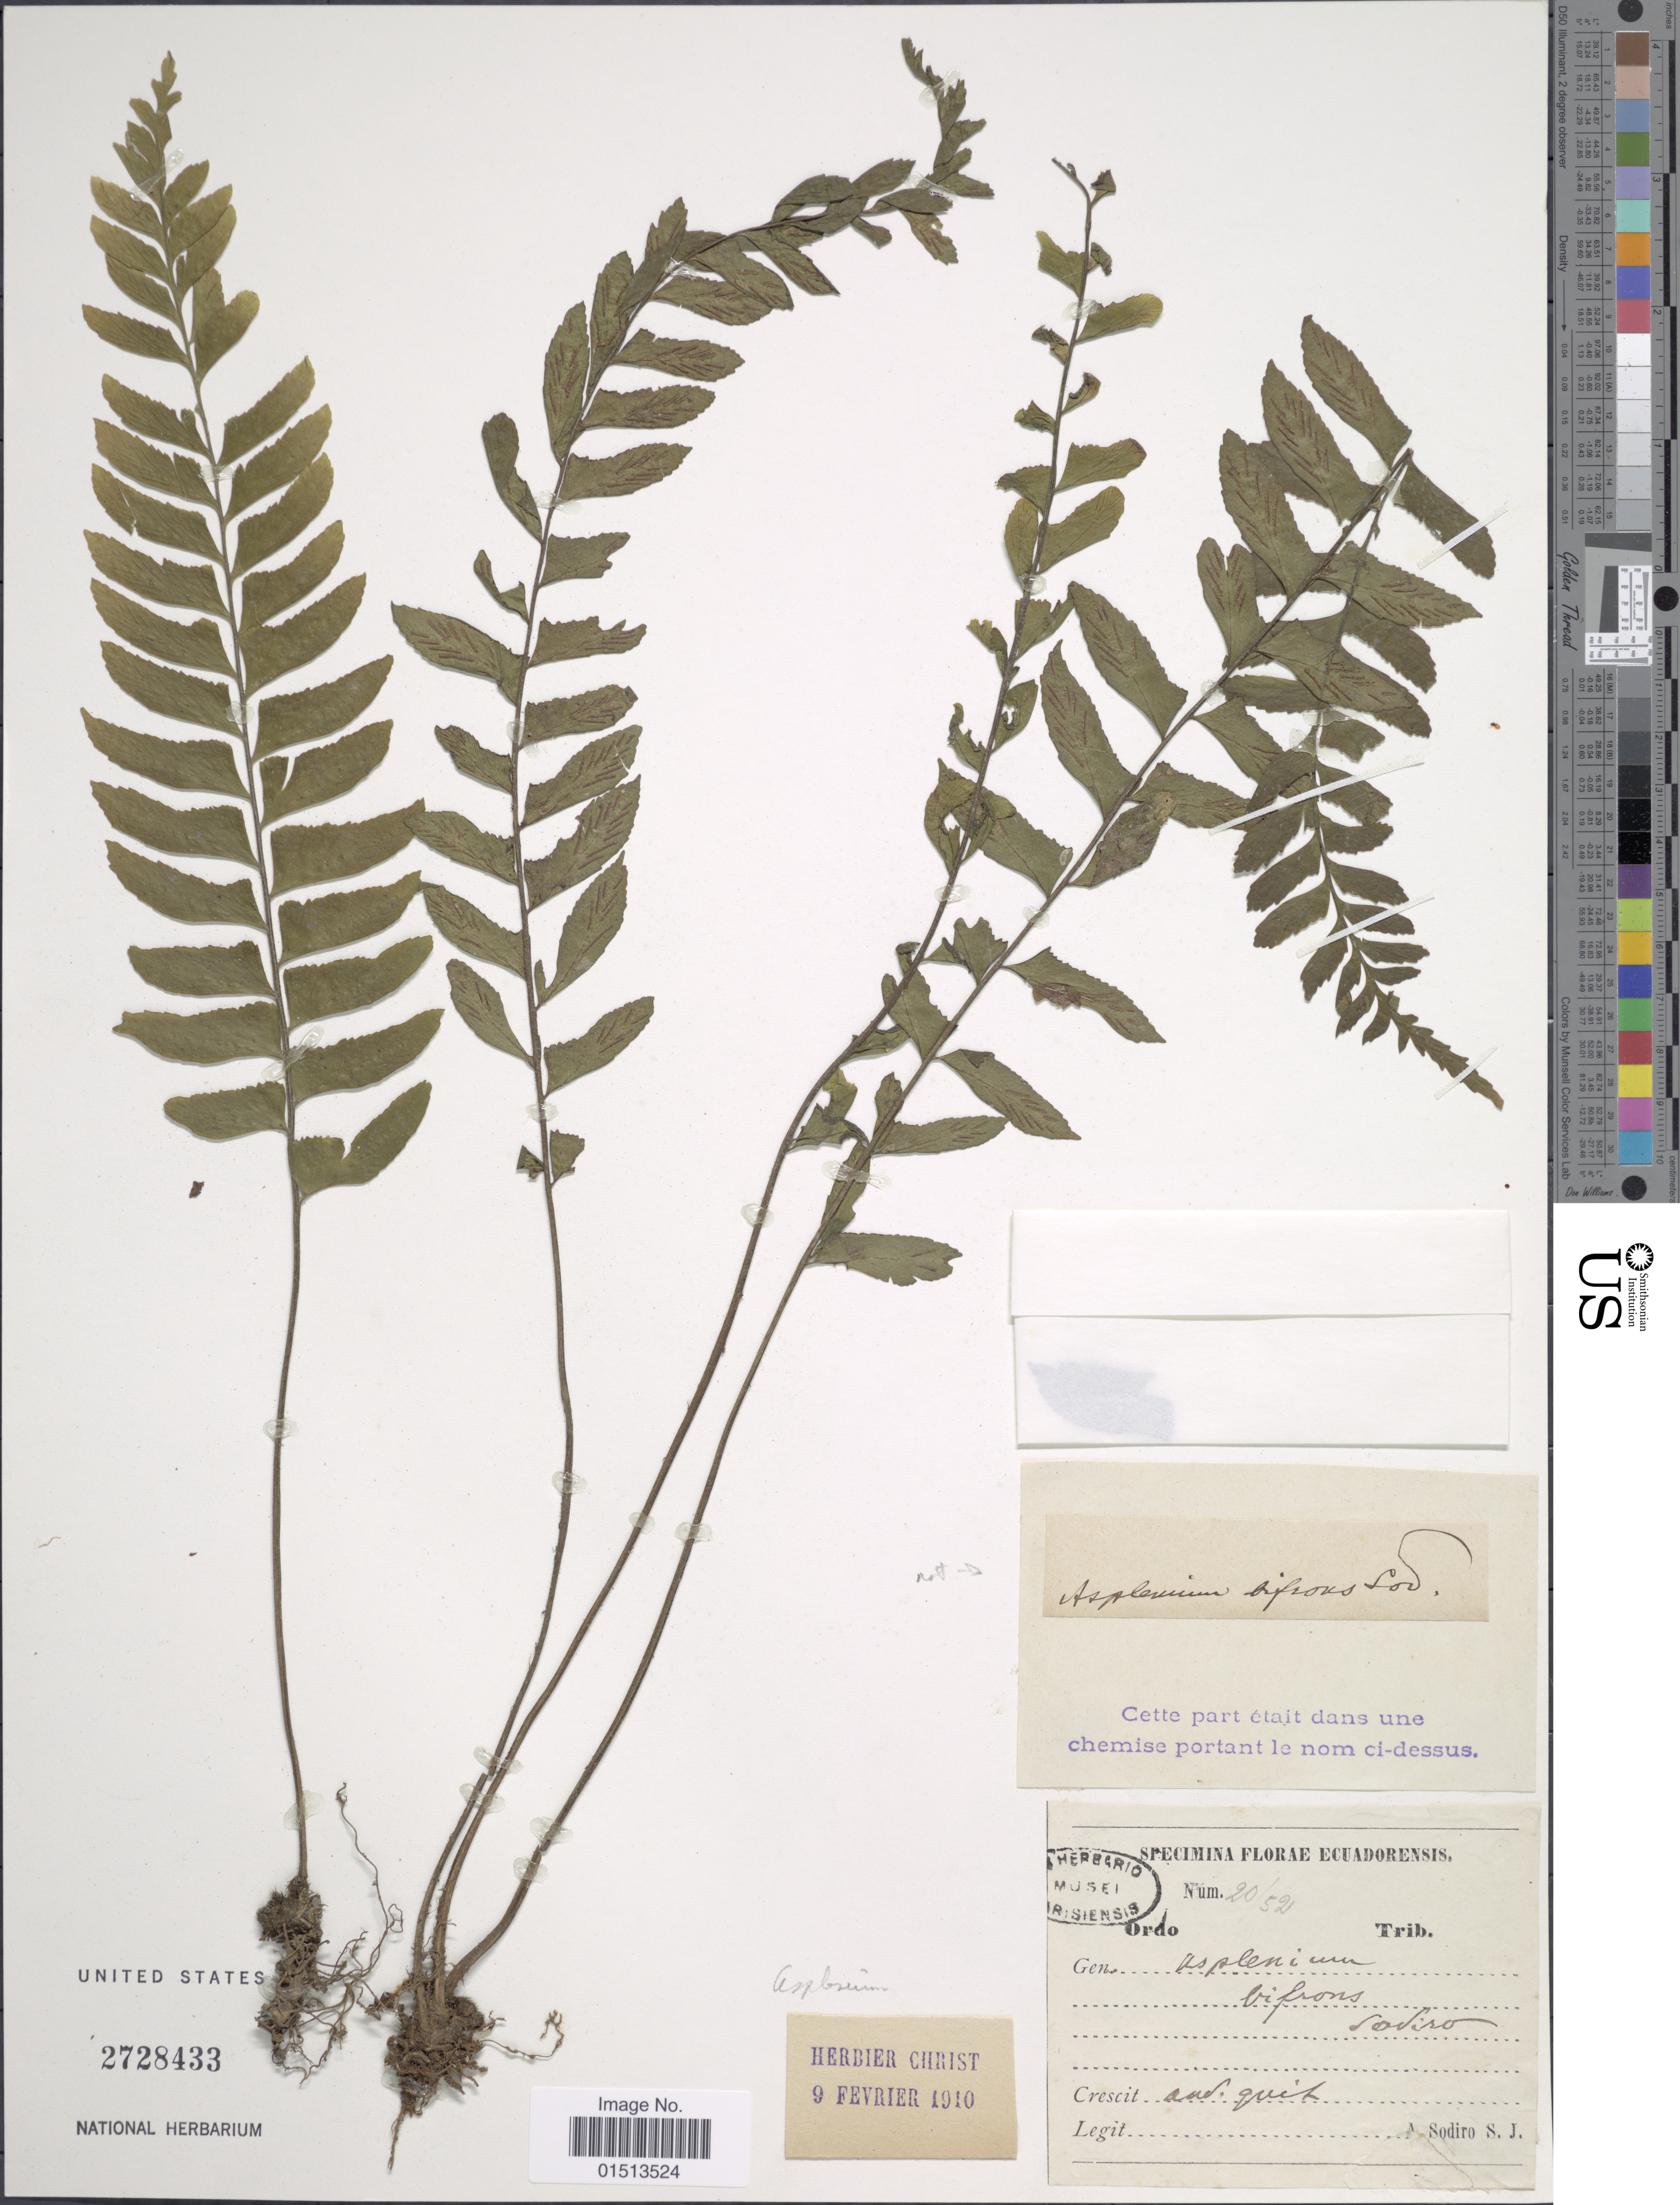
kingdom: Plantae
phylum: Tracheophyta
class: Polypodiopsida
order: Polypodiales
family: Aspleniaceae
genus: Asplenium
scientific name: Asplenium sp.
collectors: A. Sodiro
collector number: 20/52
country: Ecuador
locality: And. Quito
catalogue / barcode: US 2728433